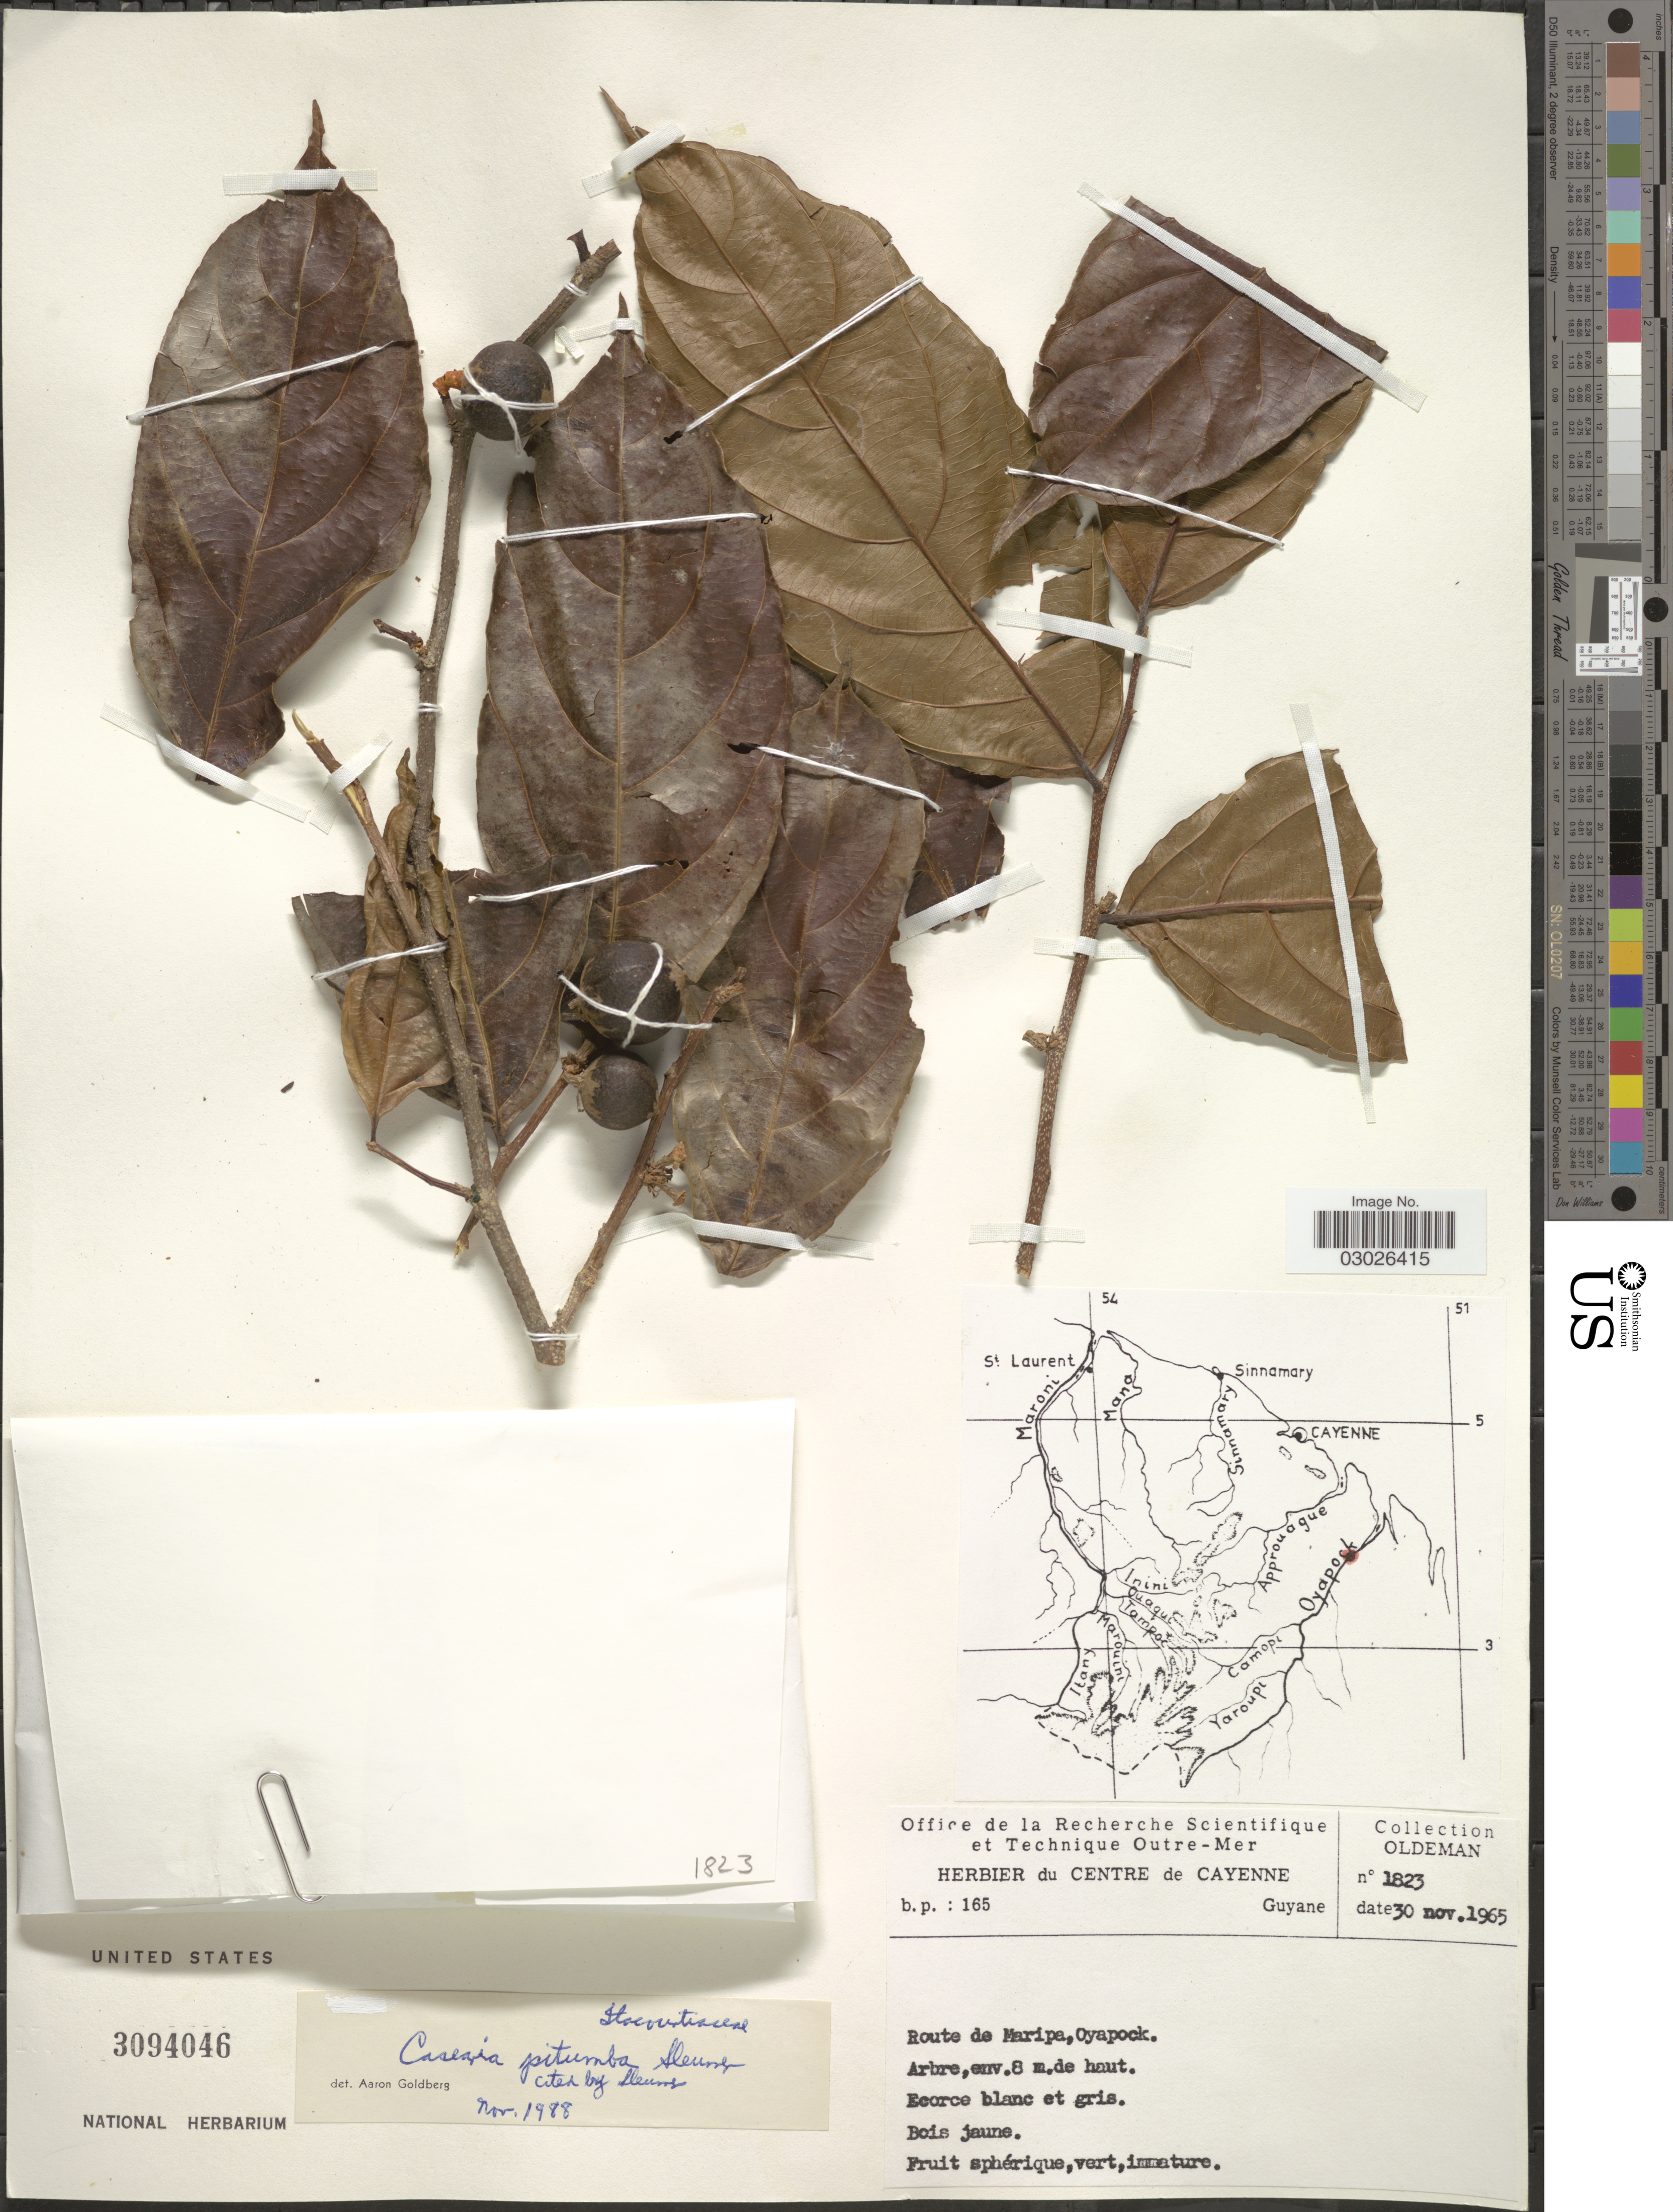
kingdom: Plantae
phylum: Tracheophyta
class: Magnoliopsida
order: Malpighiales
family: Salicaceae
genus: Casearia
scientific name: Casearia pitumba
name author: Sleumer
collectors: -- Oldeman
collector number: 1823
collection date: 1965-11-30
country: French Guiana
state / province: Cayenne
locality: Route de Maripa, Oyapock.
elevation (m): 8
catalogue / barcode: US 3094046